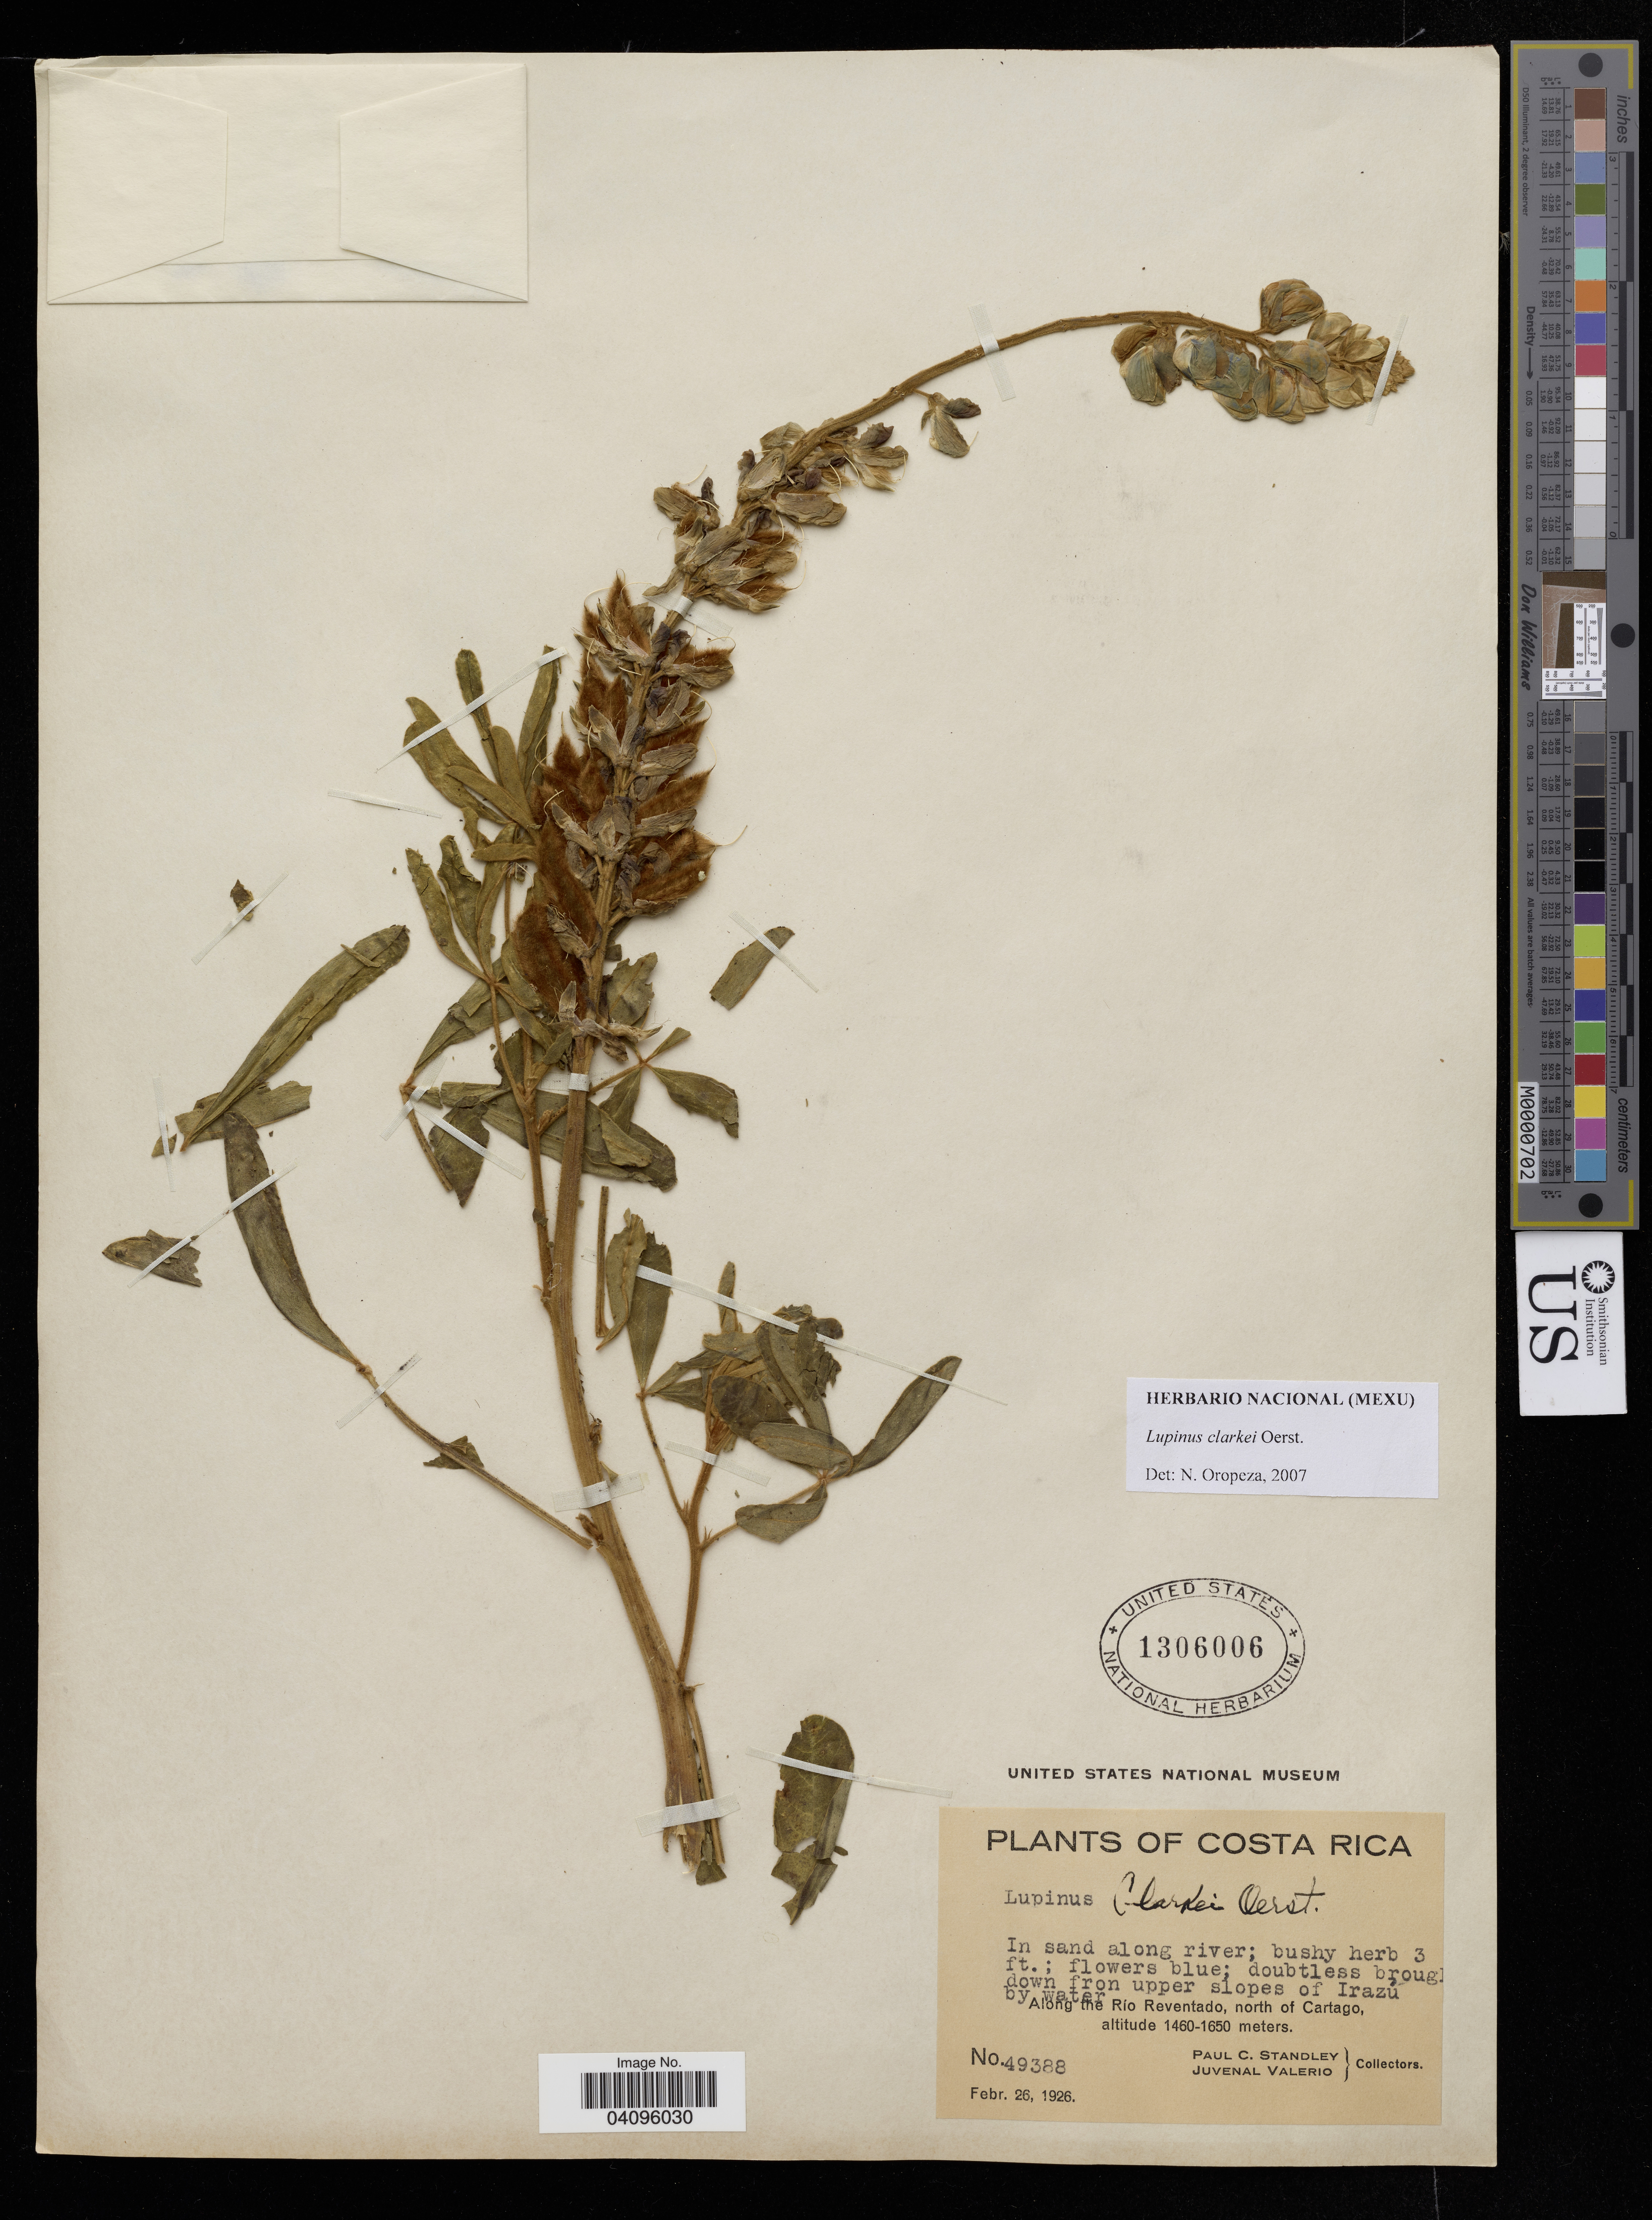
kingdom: Plantae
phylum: Tracheophyta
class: Magnoliopsida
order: Fabales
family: Fabaceae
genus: Lupinus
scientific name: Lupinus clarkei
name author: Oerst.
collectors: J. Valerio & J. Valerio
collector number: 49388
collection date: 1926-02-26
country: Costa Rica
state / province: Cartago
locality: Along the Río Reventado, north of Cartago.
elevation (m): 1460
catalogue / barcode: US 1306006